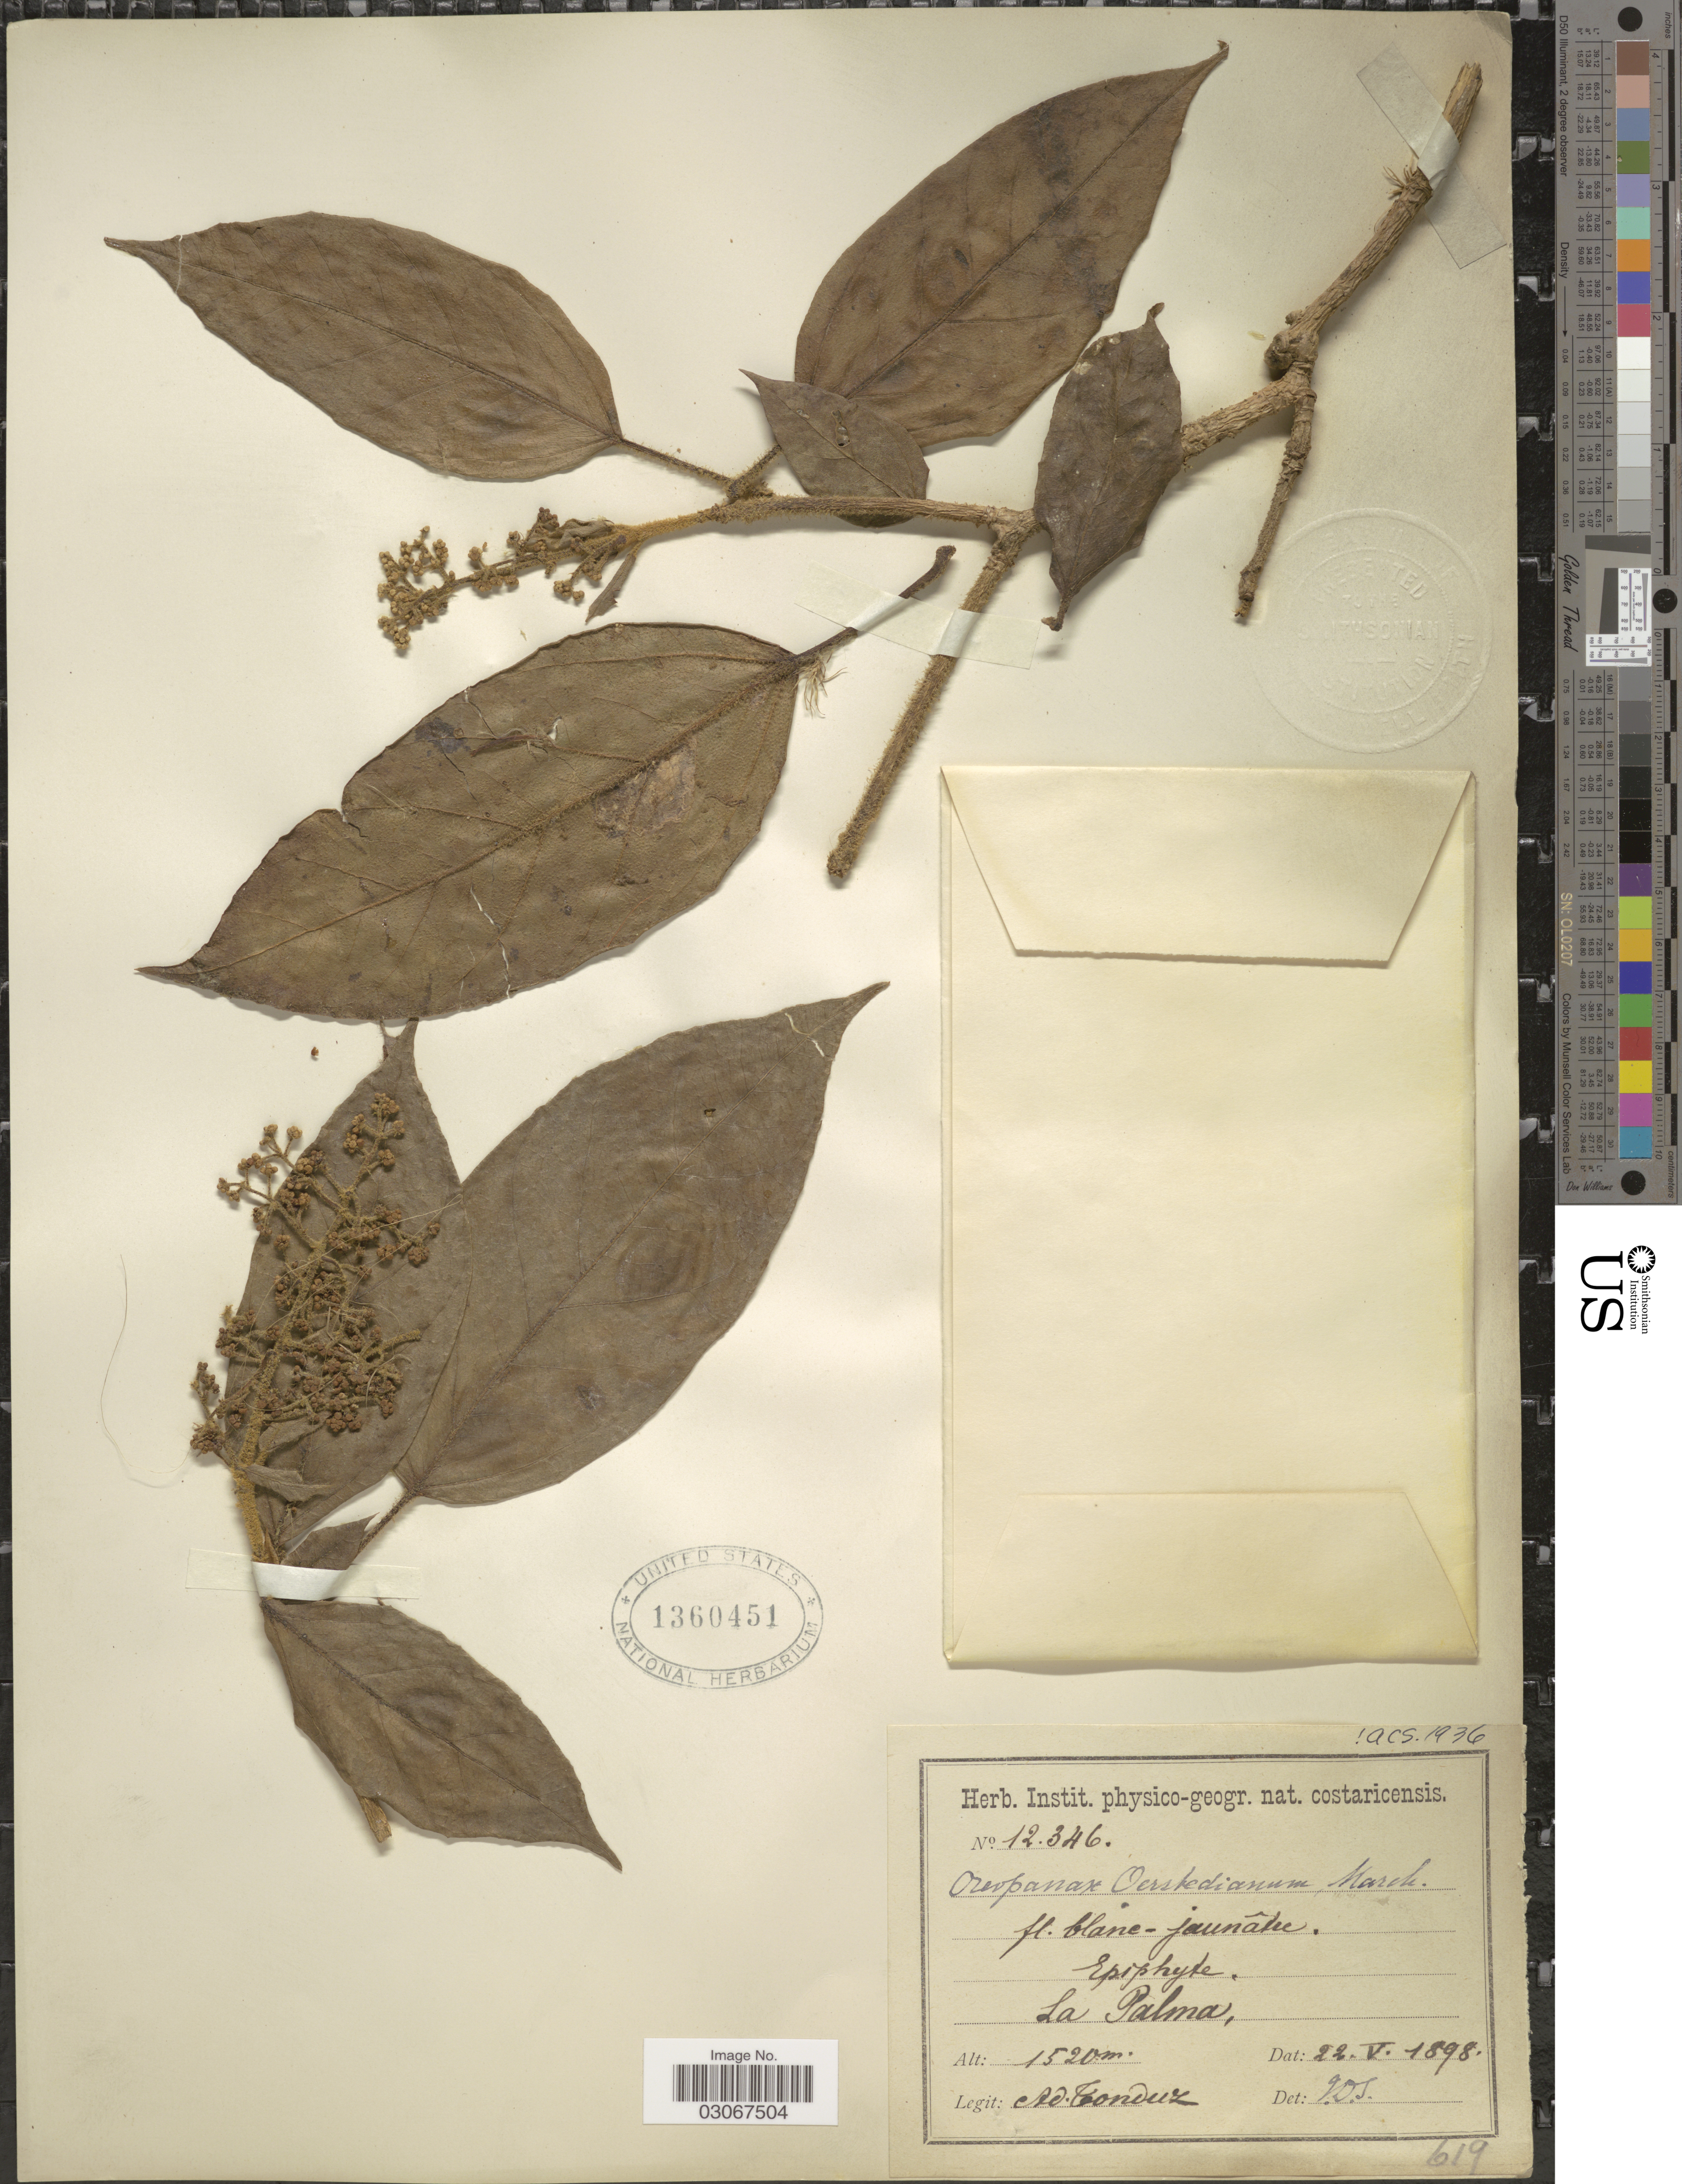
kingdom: Plantae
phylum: Tracheophyta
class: Magnoliopsida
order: Apiales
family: Araliaceae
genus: Oreopanax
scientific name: Oreopanax oerstedianus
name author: Marchal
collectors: A. Tonduz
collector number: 12346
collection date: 1898-05-22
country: Costa Rica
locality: La Palma.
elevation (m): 1520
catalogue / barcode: US 1360451